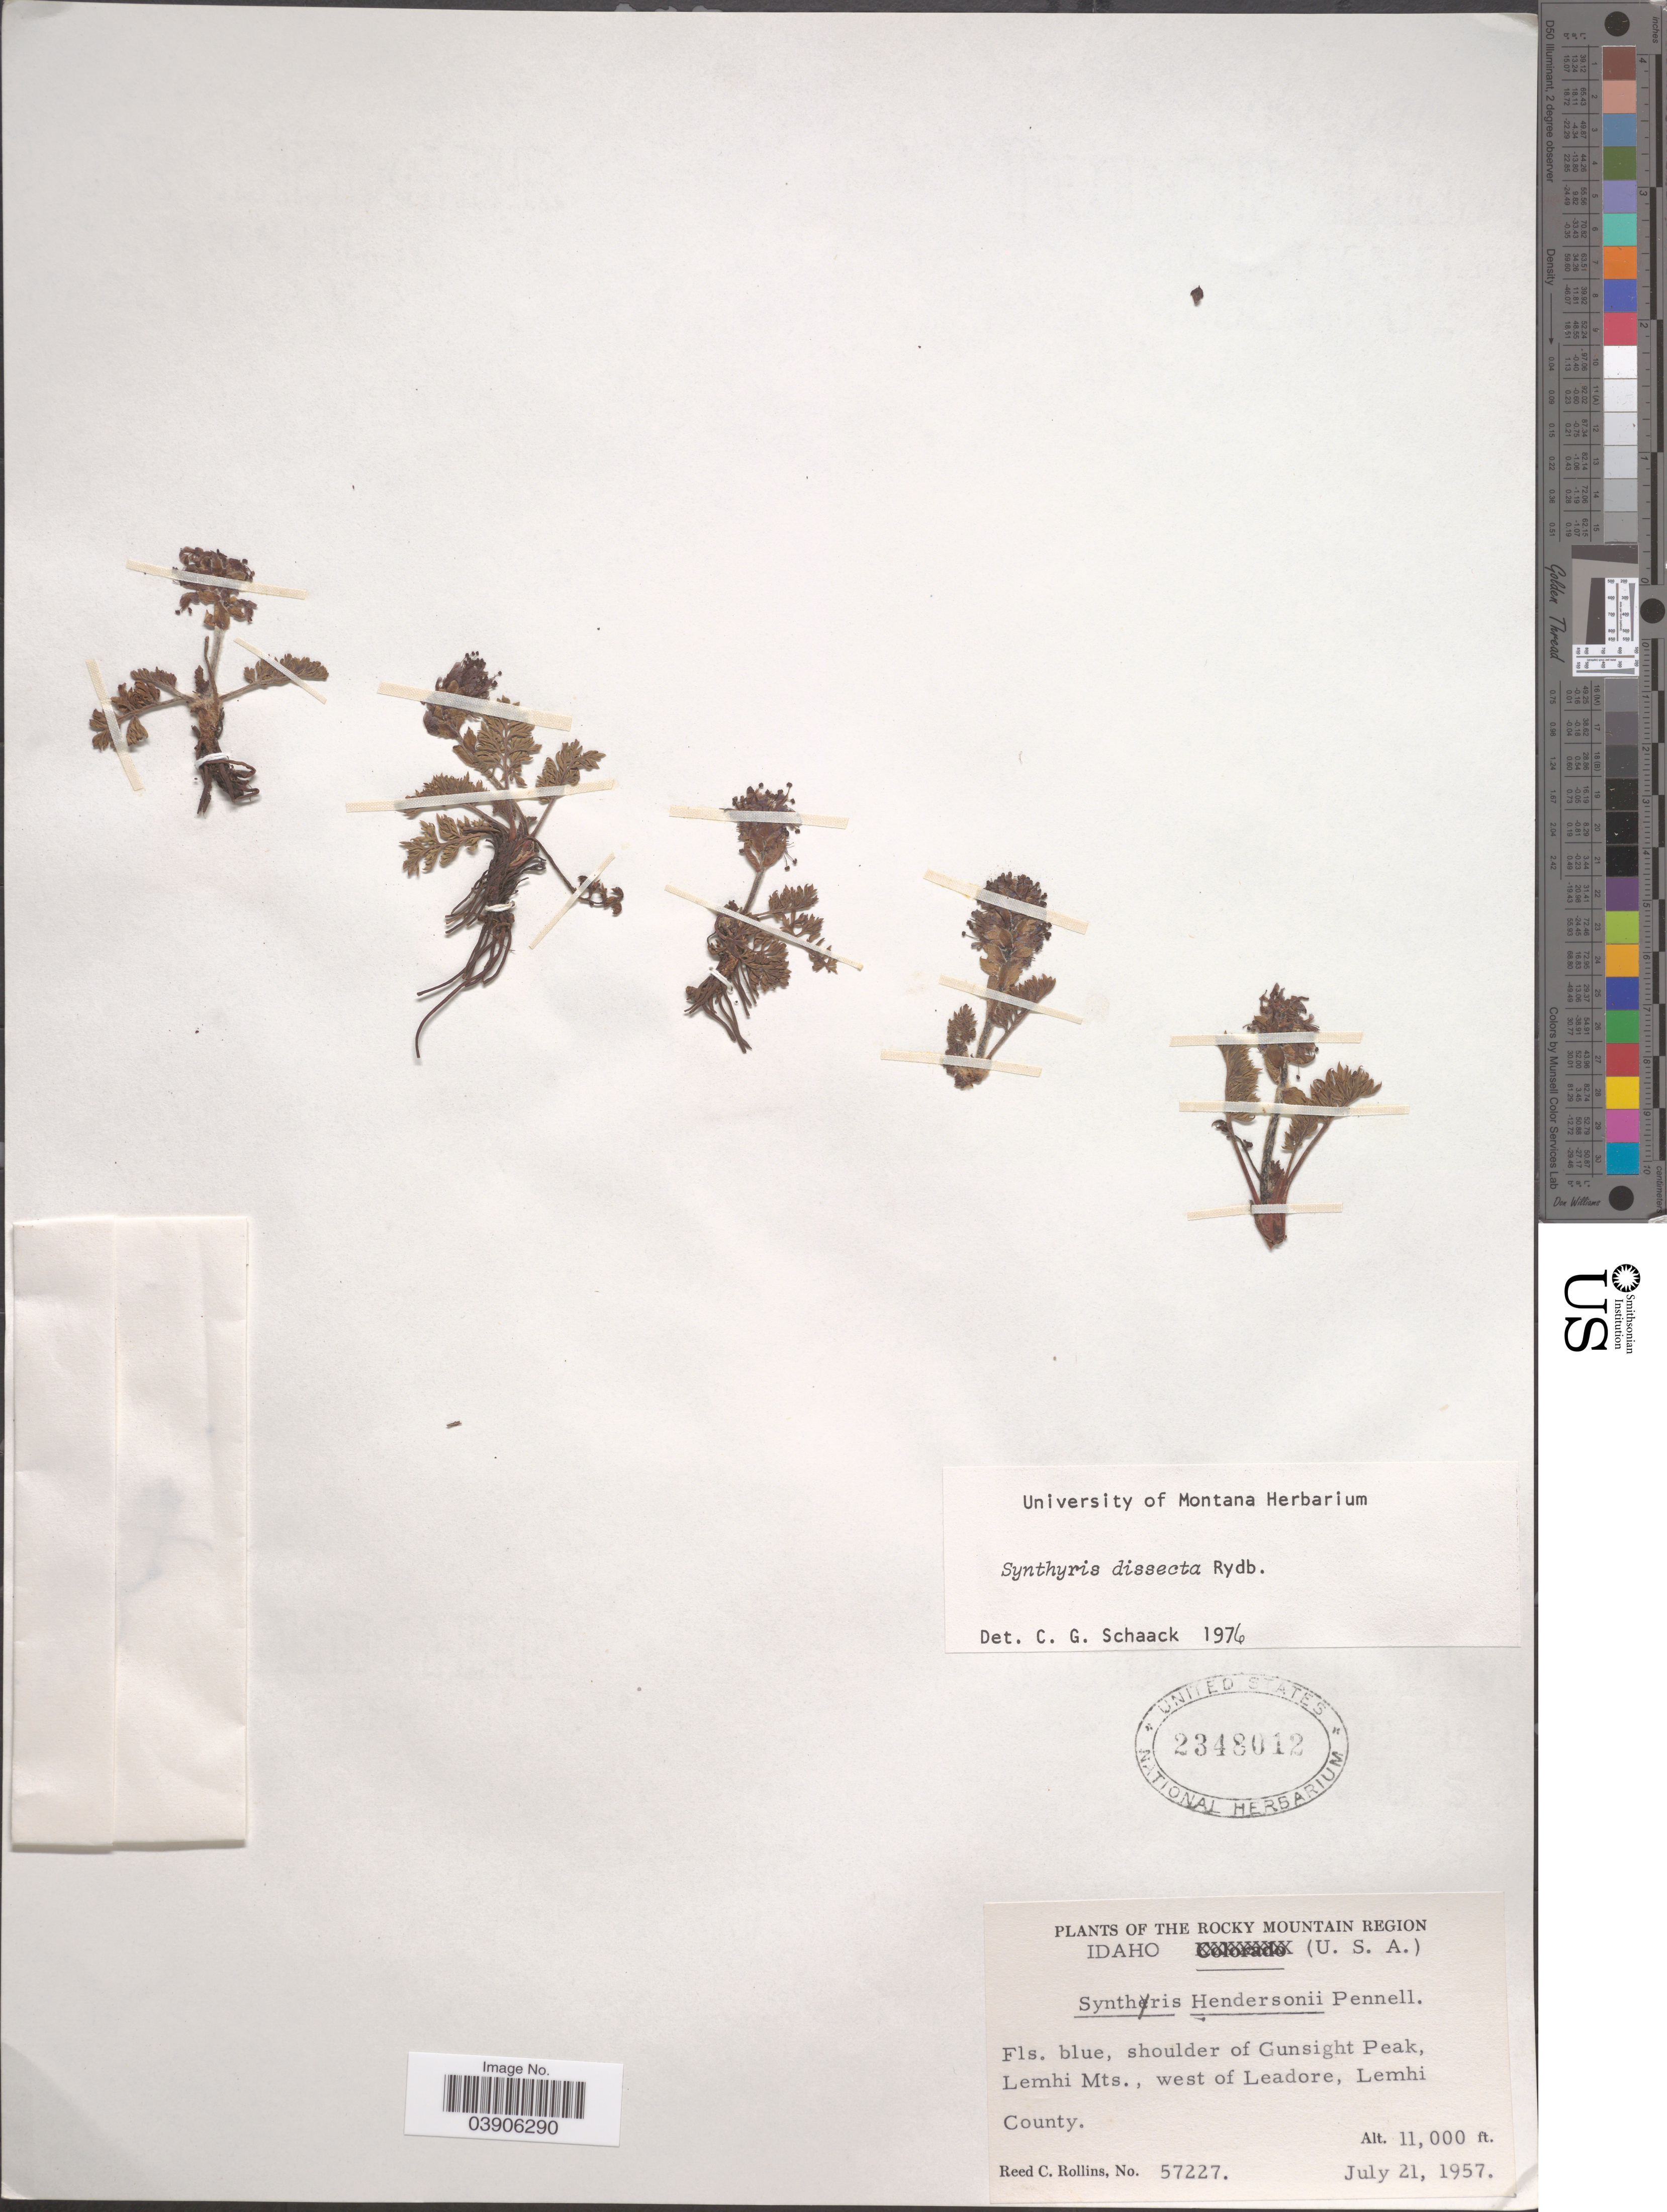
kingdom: Plantae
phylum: Tracheophyta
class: Magnoliopsida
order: Lamiales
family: Plantaginaceae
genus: Synthyris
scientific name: Synthyris dissecta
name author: Rydb.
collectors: R. C. Rollins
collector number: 57227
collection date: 1957-07-21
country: United States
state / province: Idaho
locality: The Rocky Mountain Region. Shoulder of Gunsight Peak, Lemhi Mts., west of Leadore, Lemhi County.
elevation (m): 3353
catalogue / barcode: US 2348012